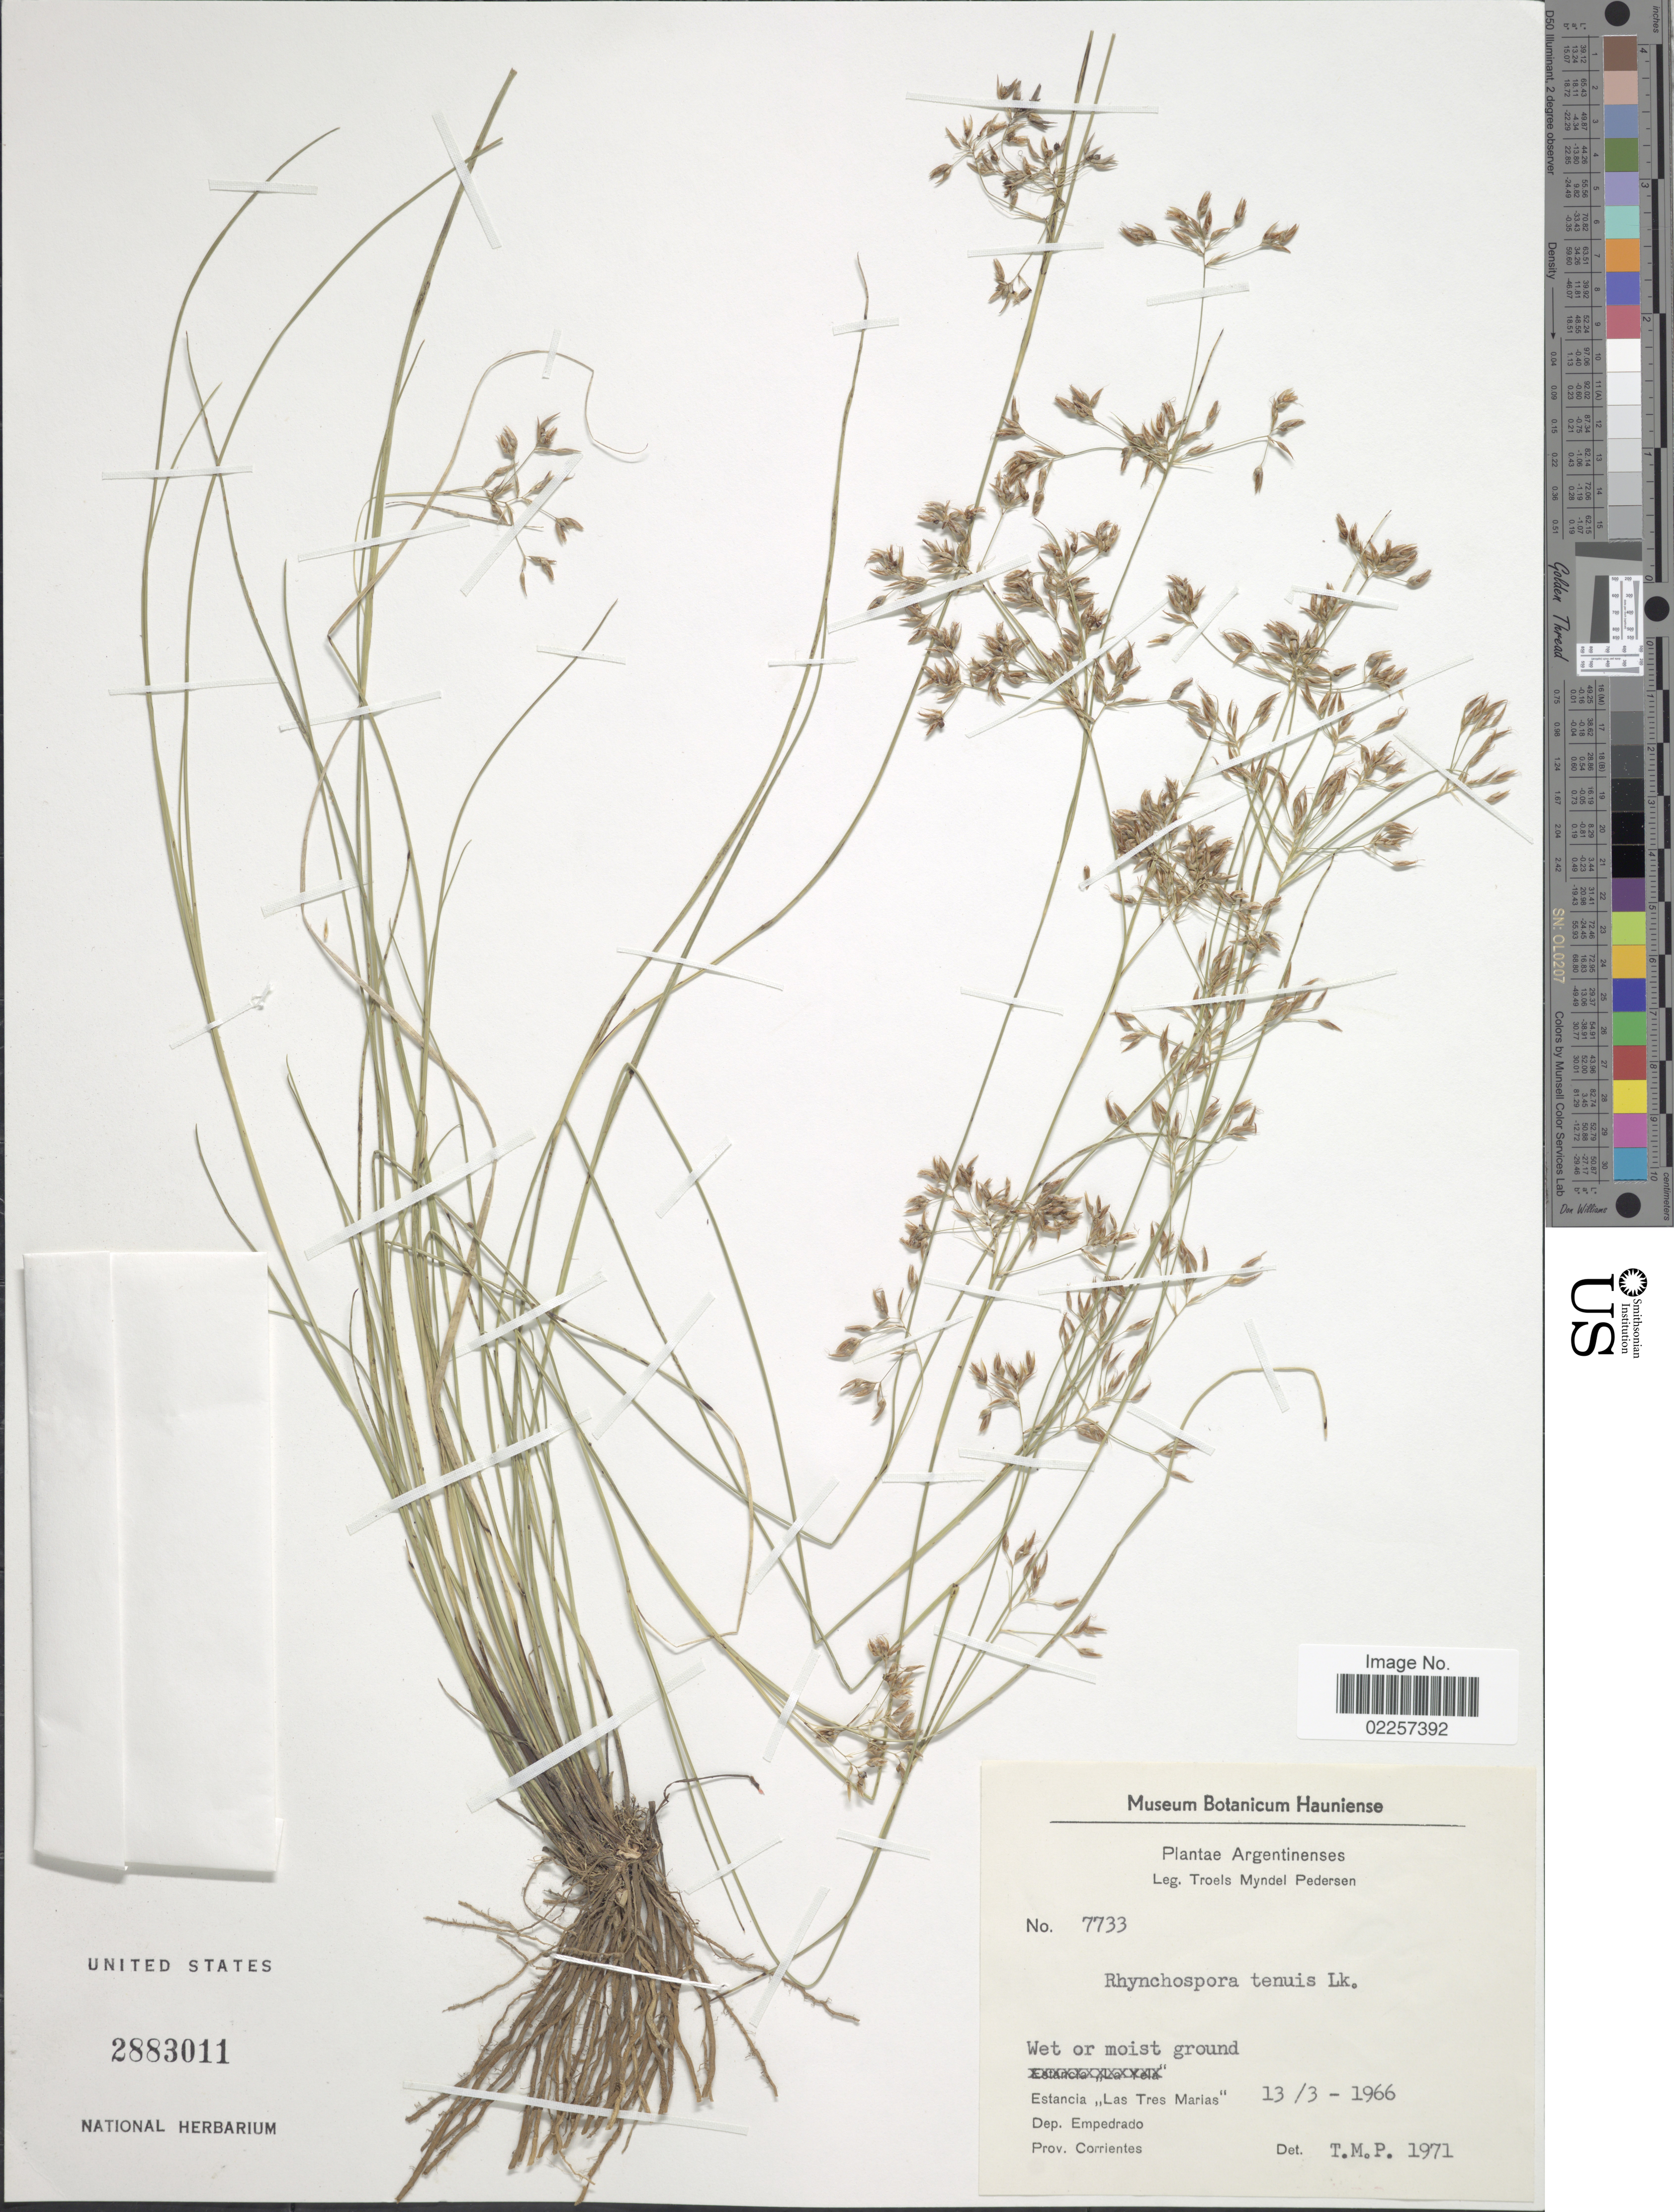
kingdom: Plantae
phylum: Tracheophyta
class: Liliopsida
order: Poales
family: Cyperaceae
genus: Rhynchospora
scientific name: Rhynchospora tenuis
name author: Link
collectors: T. Pederson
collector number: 7733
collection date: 1966-03-13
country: Argentina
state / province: Corrientes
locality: Estancia "Las Tres Marias", dep. Empedrado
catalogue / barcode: US 2883011